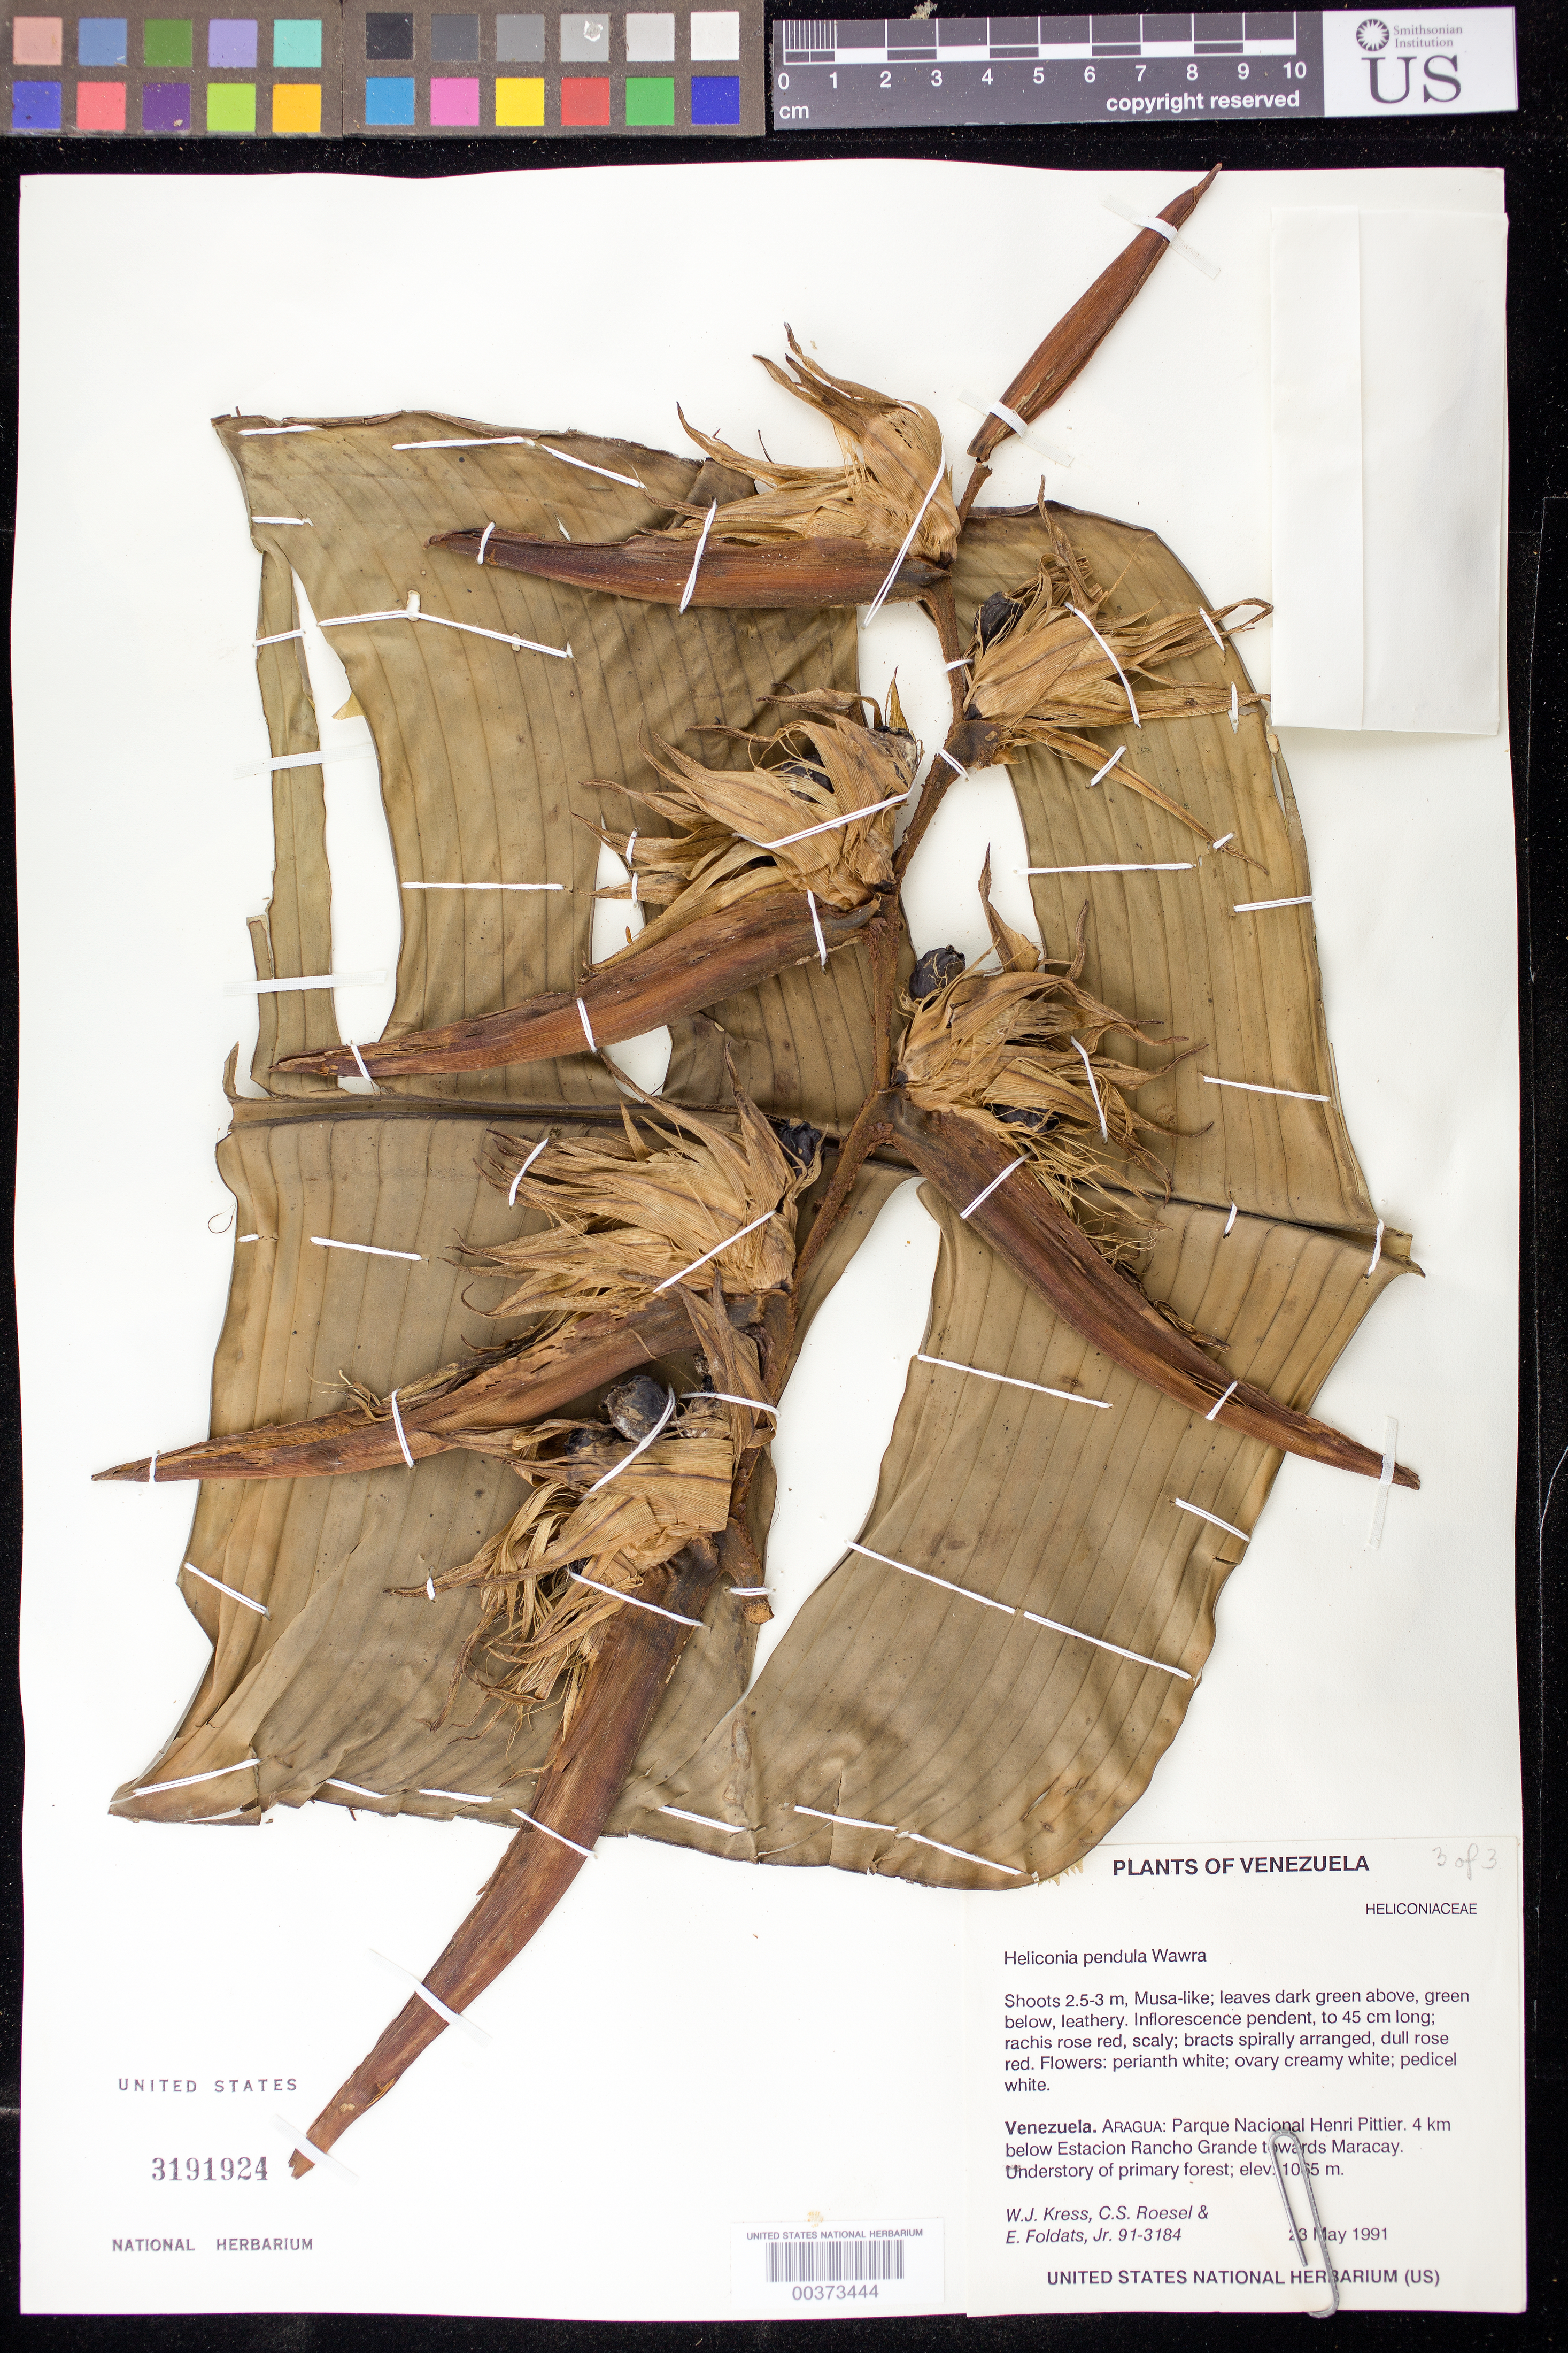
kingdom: Plantae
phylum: Tracheophyta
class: Liliopsida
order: Zingiberales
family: Heliconiaceae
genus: Heliconia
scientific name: Heliconia pendula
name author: Wawra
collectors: W. J. Kress, C. S. Roesel & E. Foldats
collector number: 91-3184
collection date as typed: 23 May 1991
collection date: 1991-05-23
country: Venezuela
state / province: Aragua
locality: Parque Nacional Henri Pittier; 4 km below Estacion Rancho Grande towards Maracay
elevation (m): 1065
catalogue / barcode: US 3191924